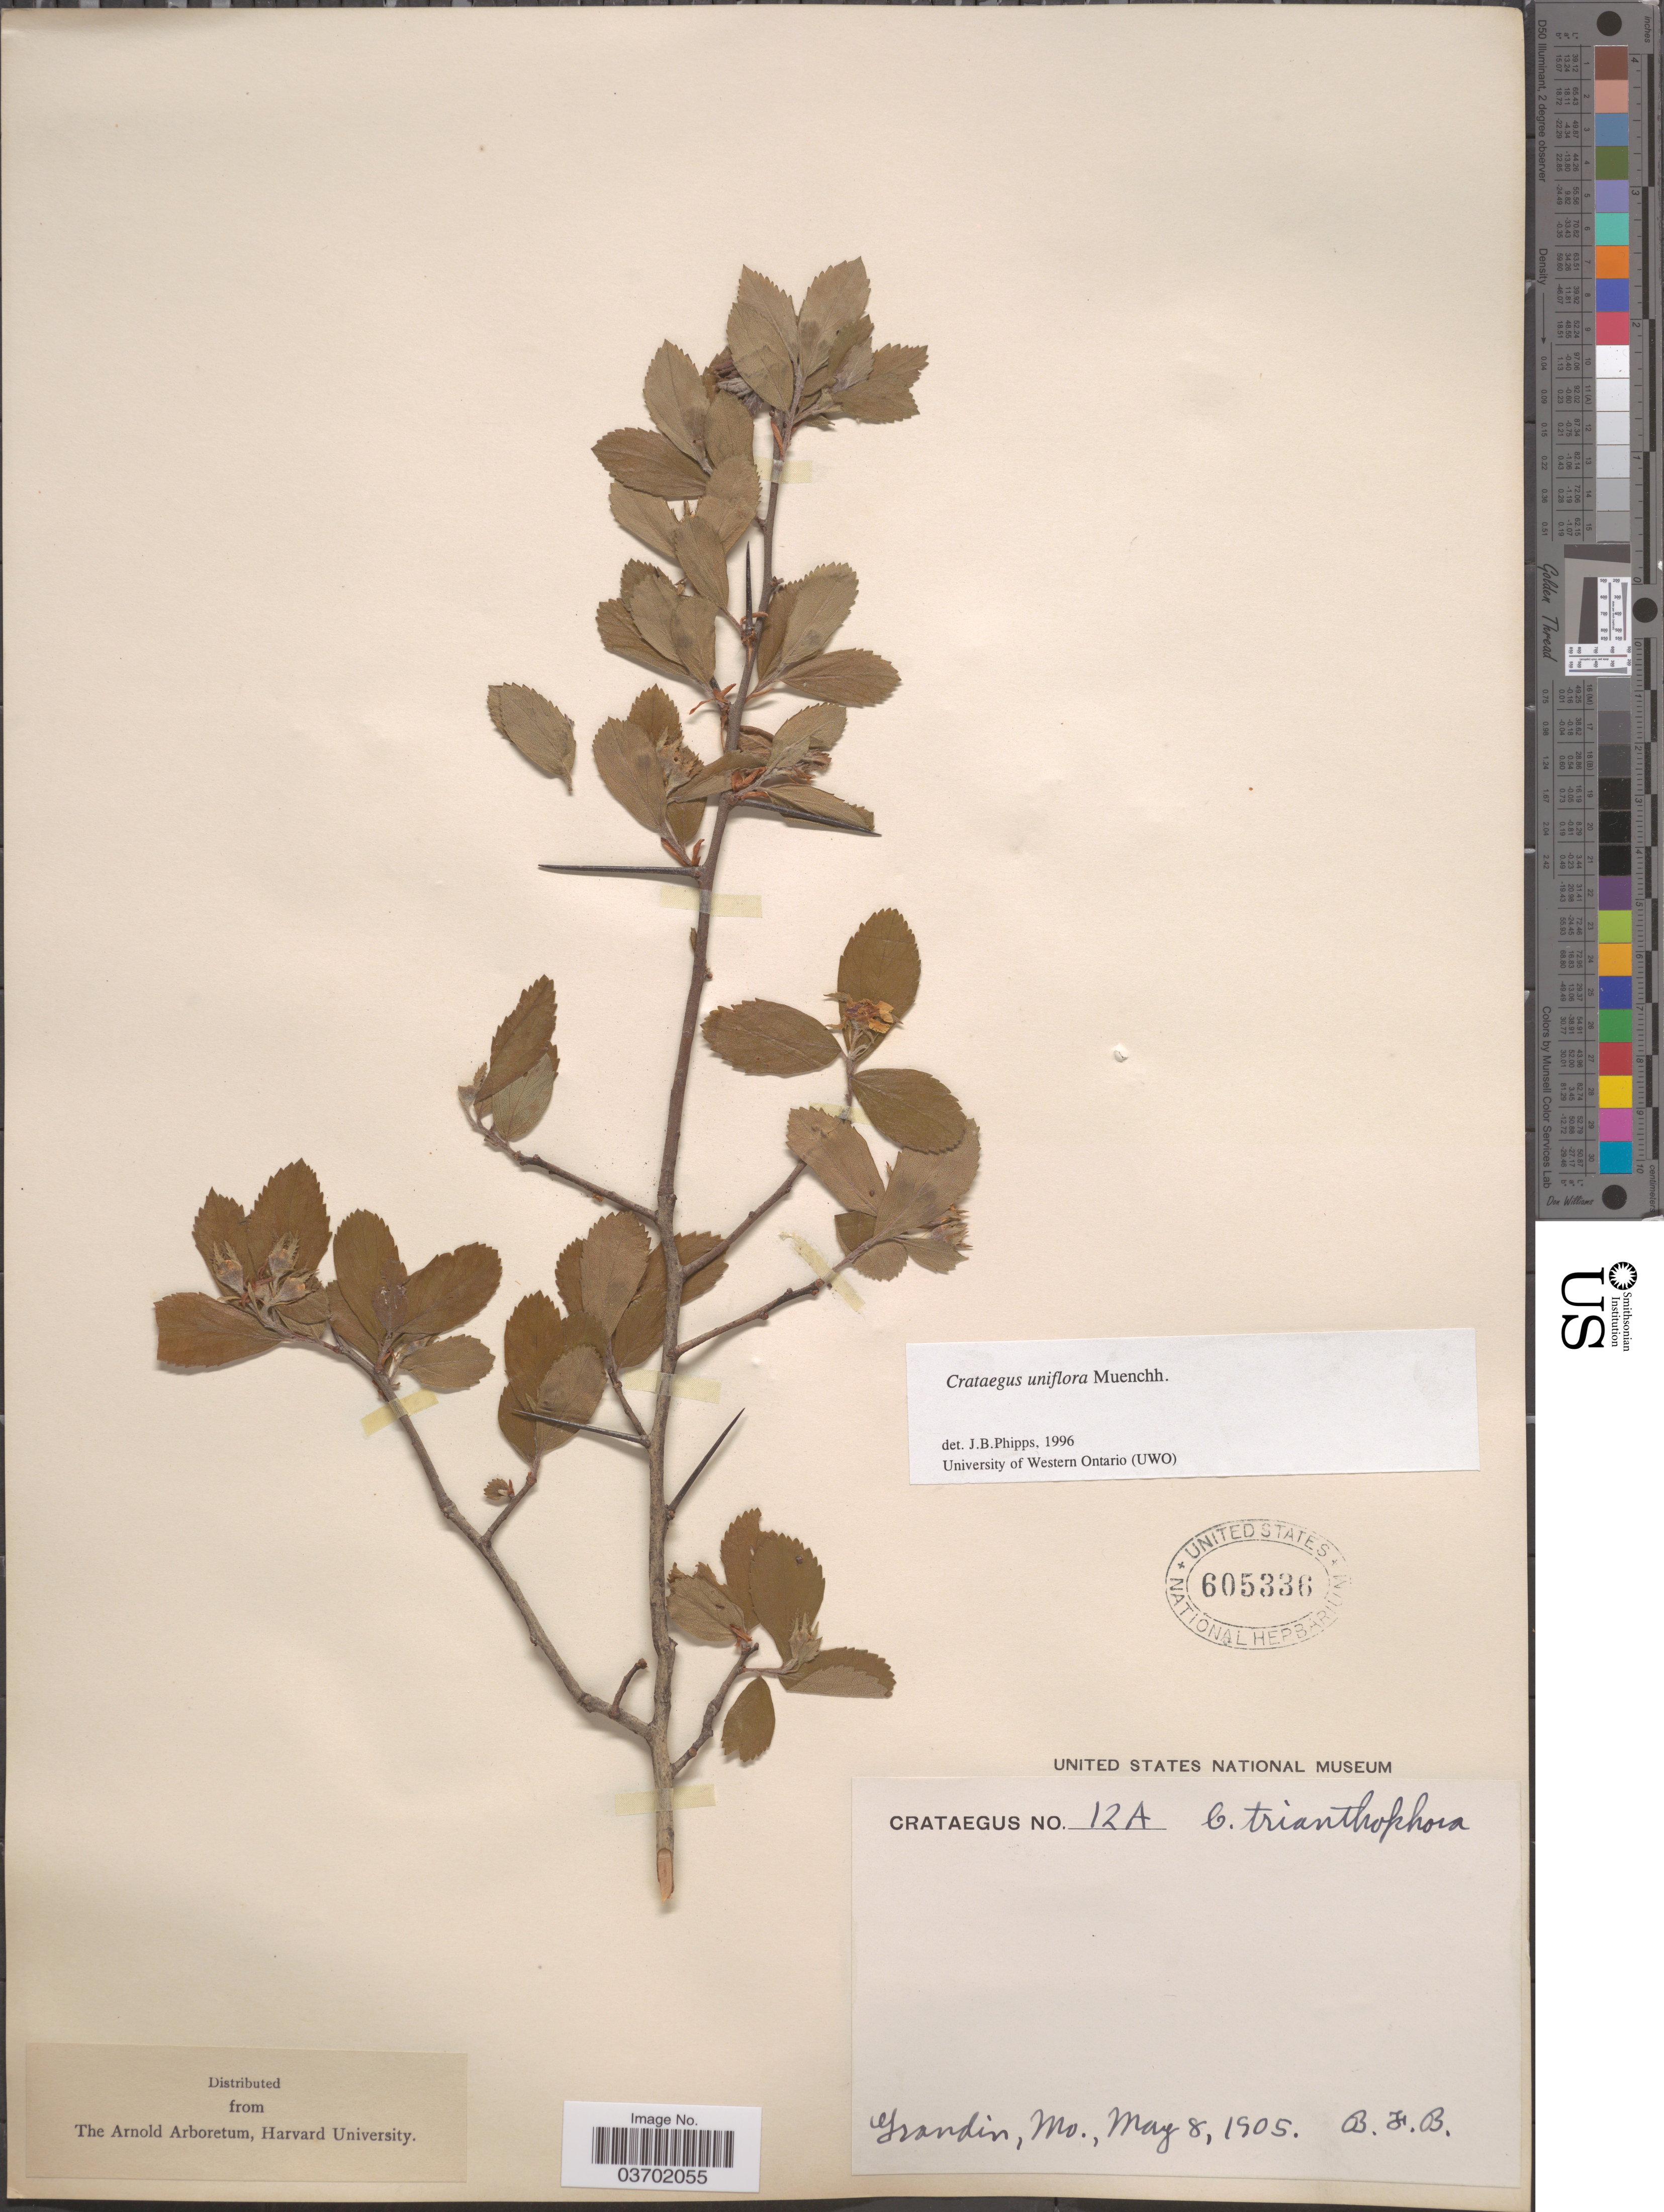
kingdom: Plantae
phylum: Tracheophyta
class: Magnoliopsida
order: Rosales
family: Rosaceae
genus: Crataegus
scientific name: Crataegus uniflora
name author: Münchh.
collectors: B. F. B.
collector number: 12A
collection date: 1905-05-08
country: United States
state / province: Missouri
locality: Grandin.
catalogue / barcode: US 605336